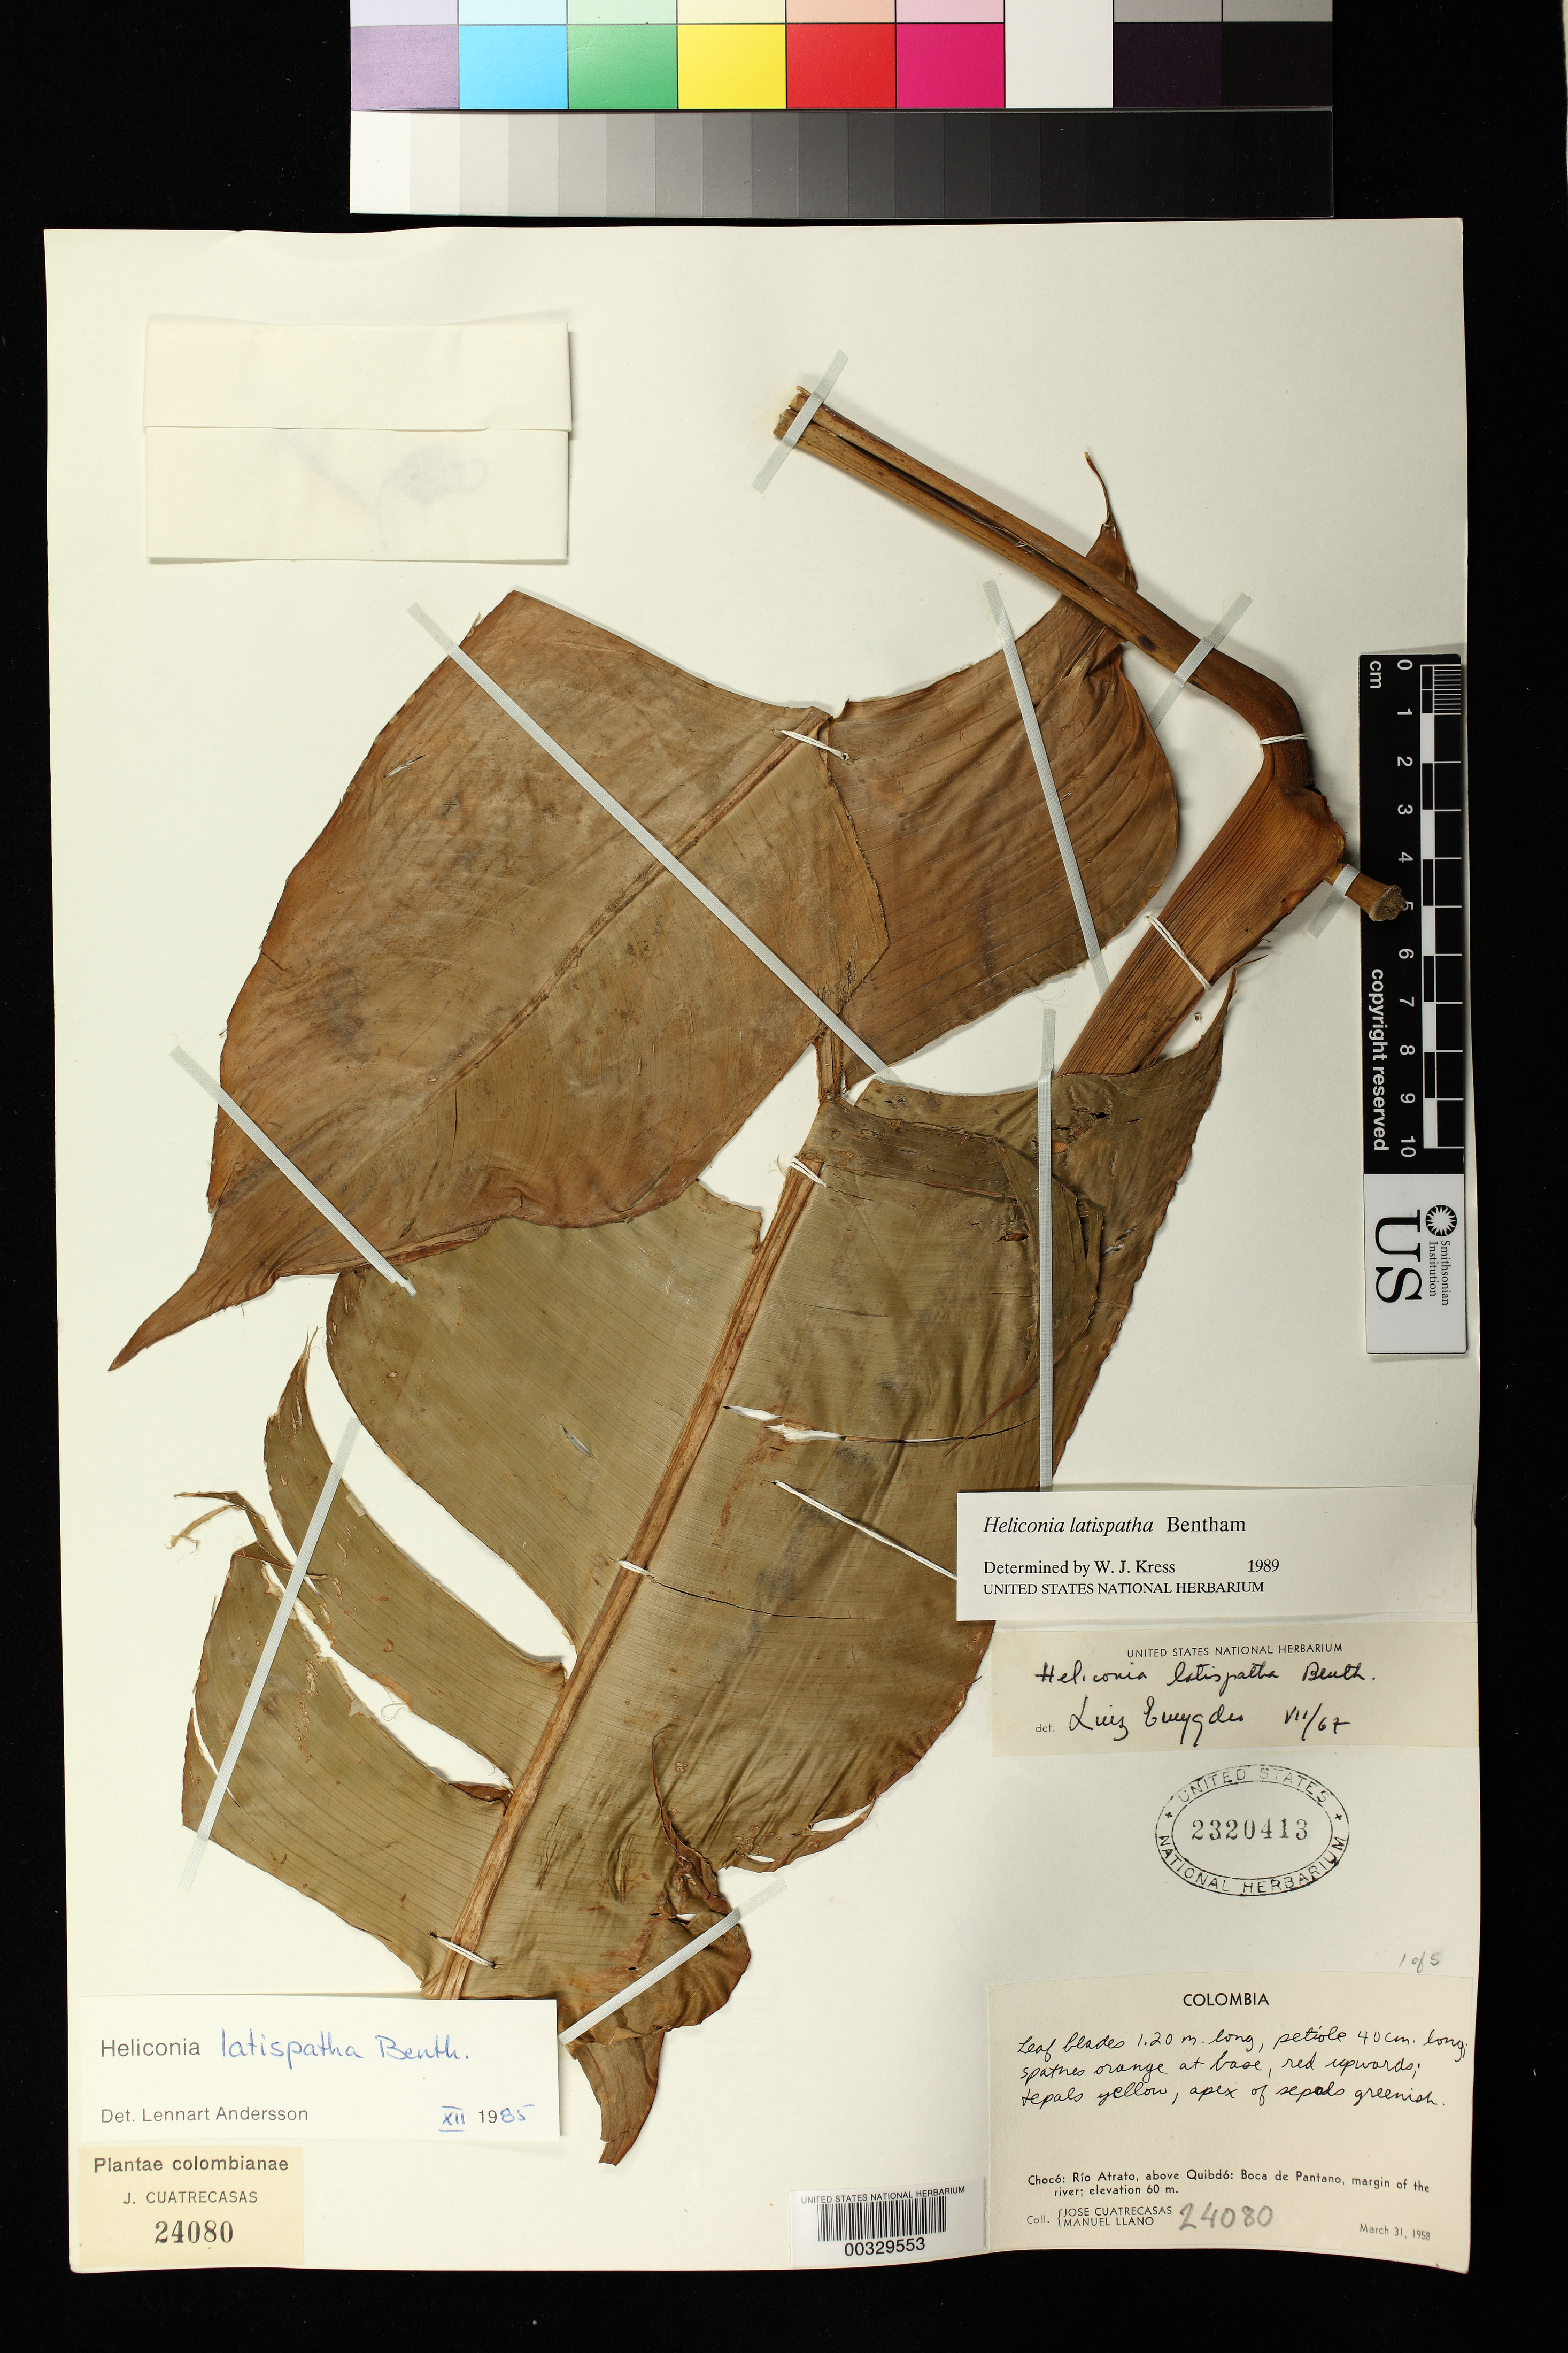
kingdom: Plantae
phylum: Tracheophyta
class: Liliopsida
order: Zingiberales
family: Heliconiaceae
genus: Heliconia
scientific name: Heliconia latispatha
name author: Benth.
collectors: J. Cuatrecasas & M. Llano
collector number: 24080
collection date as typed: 31 Mar 1958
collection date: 1958-03-31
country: Colombia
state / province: Chocó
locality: Rio Atrato, above Quibdo, Boca de Pantano, margin of River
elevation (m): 60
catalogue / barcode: US 2320413